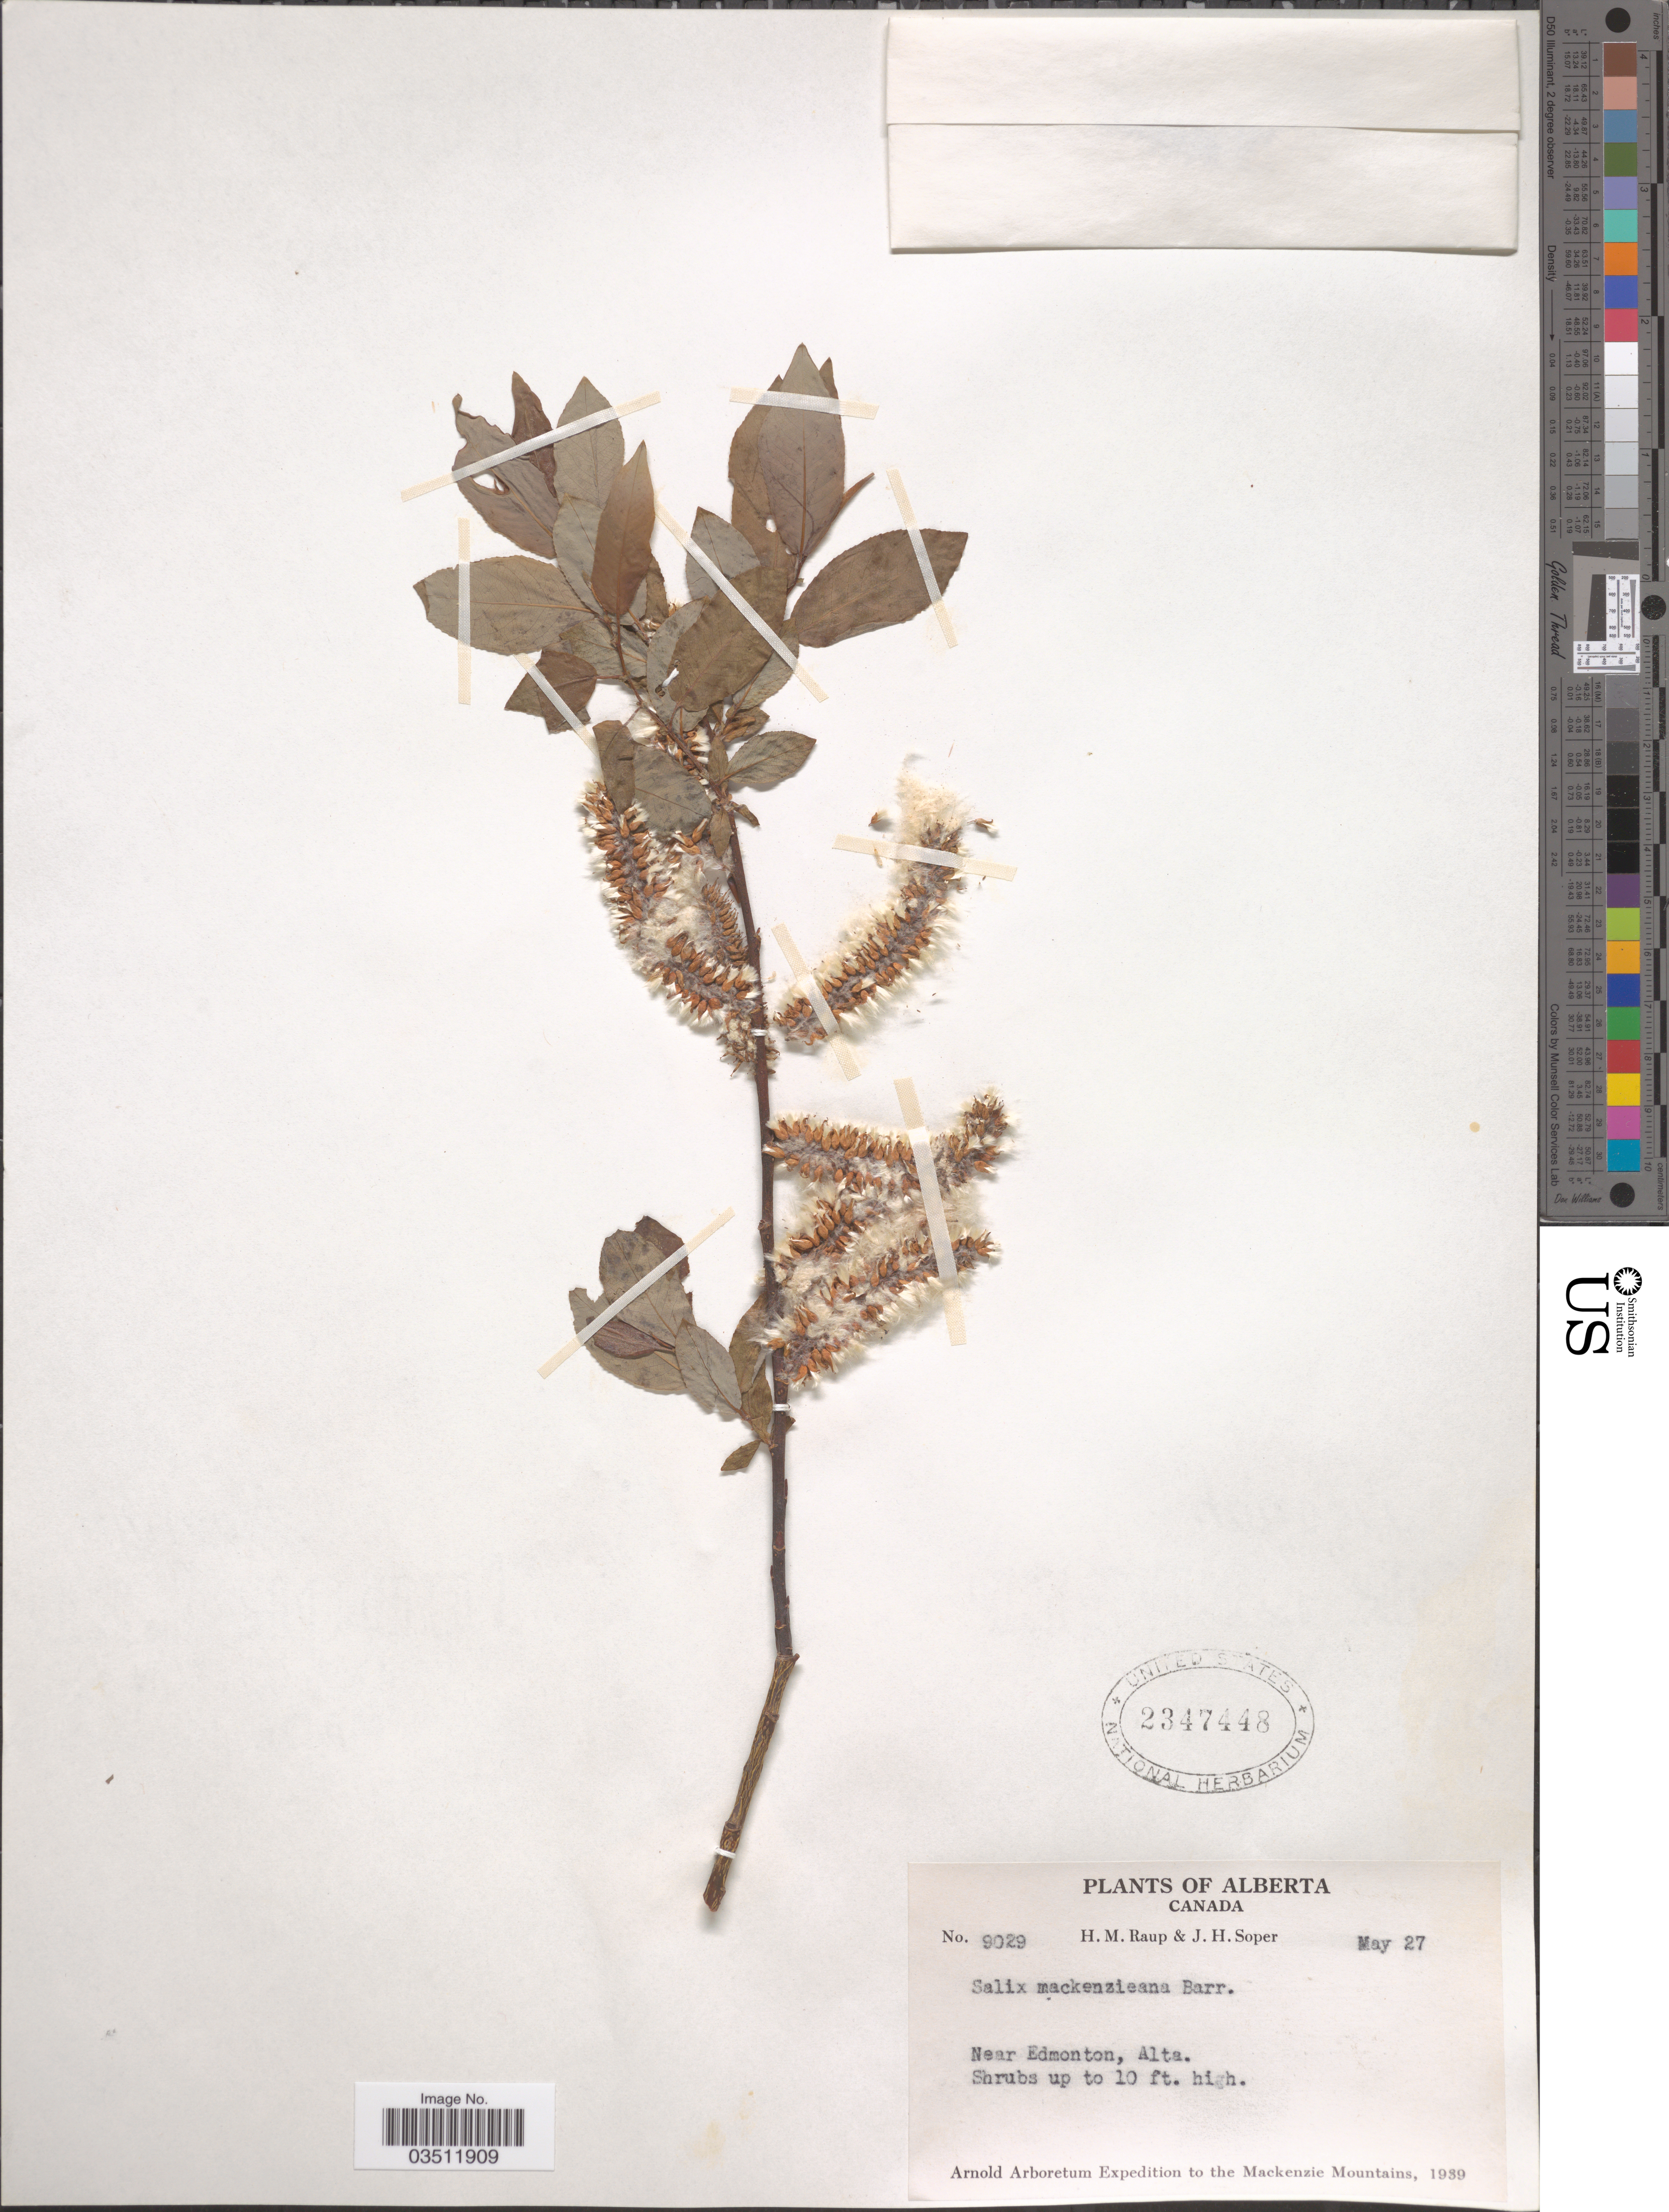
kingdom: Plantae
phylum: Tracheophyta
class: Magnoliopsida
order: Malpighiales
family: Salicaceae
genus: Salix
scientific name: Salix mackenziana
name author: (Hook.) Barratt ex Hook.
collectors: H. Raup & J. H. Soper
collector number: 9029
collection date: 1939-05-27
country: Canada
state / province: Alberta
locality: Near Edmonton.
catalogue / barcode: US 2347448